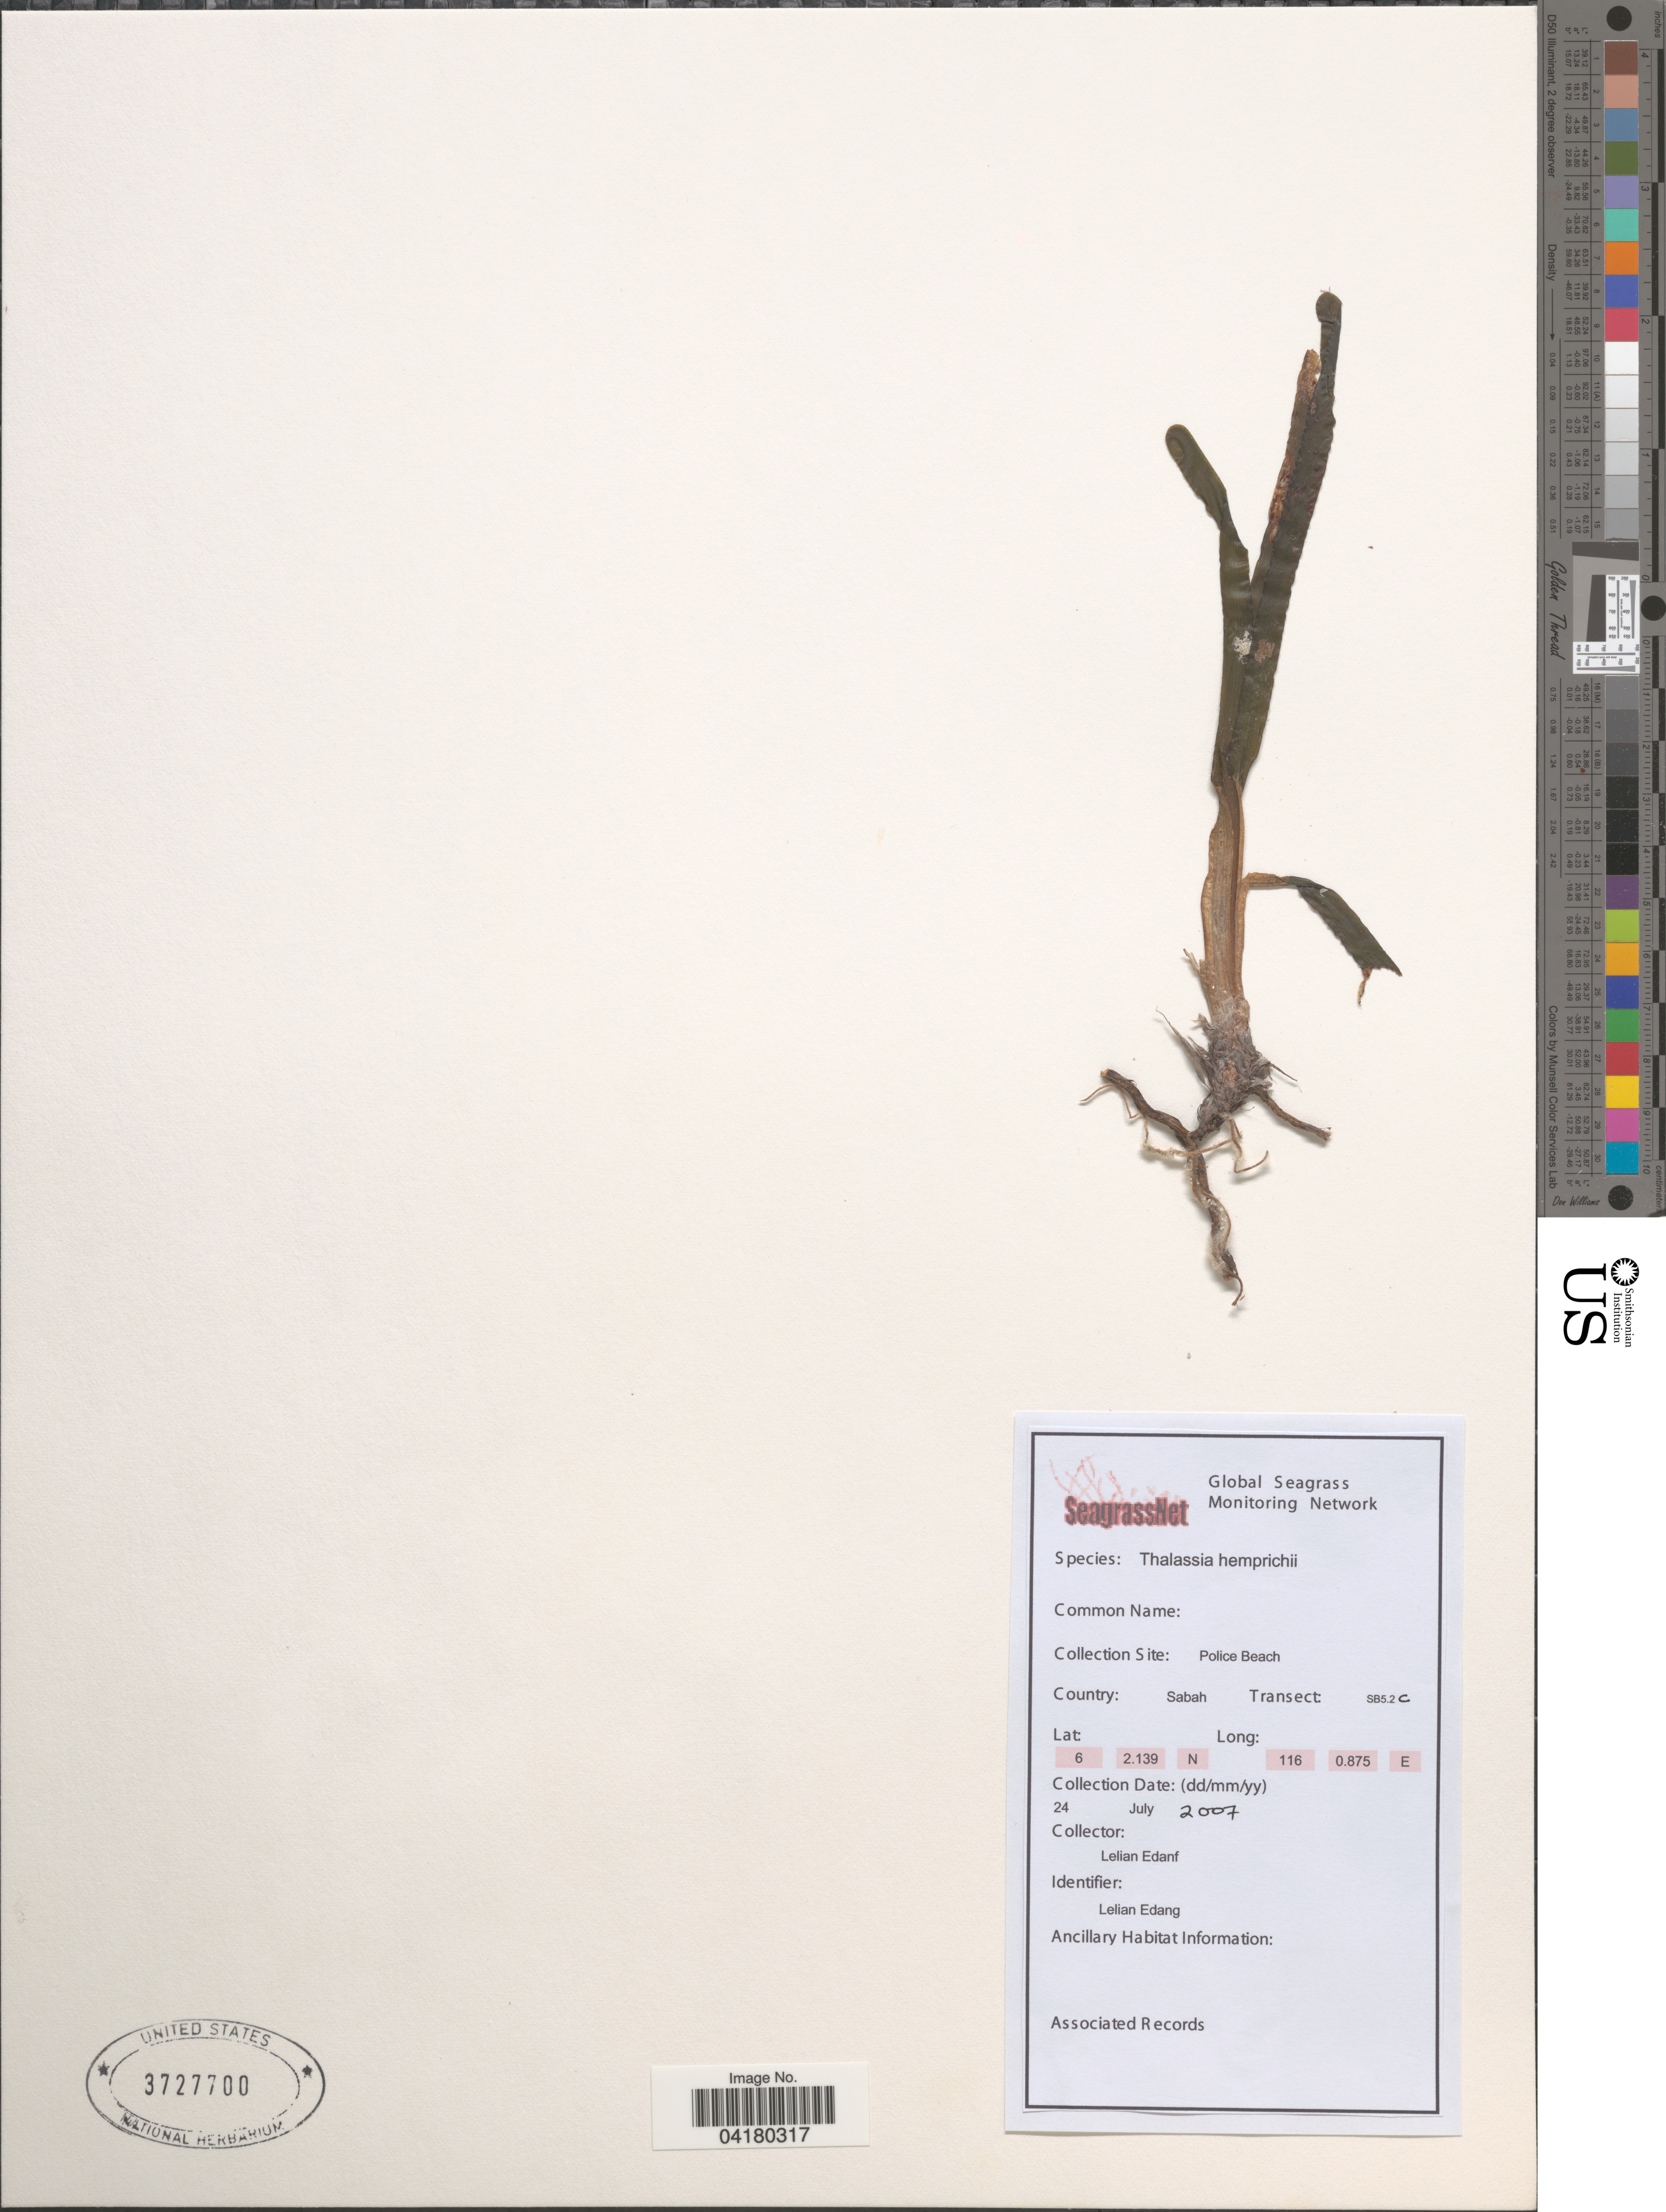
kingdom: Plantae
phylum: Tracheophyta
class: Liliopsida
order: Alismatales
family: Hydrocharitaceae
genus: Thalassia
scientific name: Thalassia hemprichii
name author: Asch.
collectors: L. Edanf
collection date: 2007-07-24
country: Malaysia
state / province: Sabah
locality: Police Beach. Transect: SB5.2C.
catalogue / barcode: US 3727700